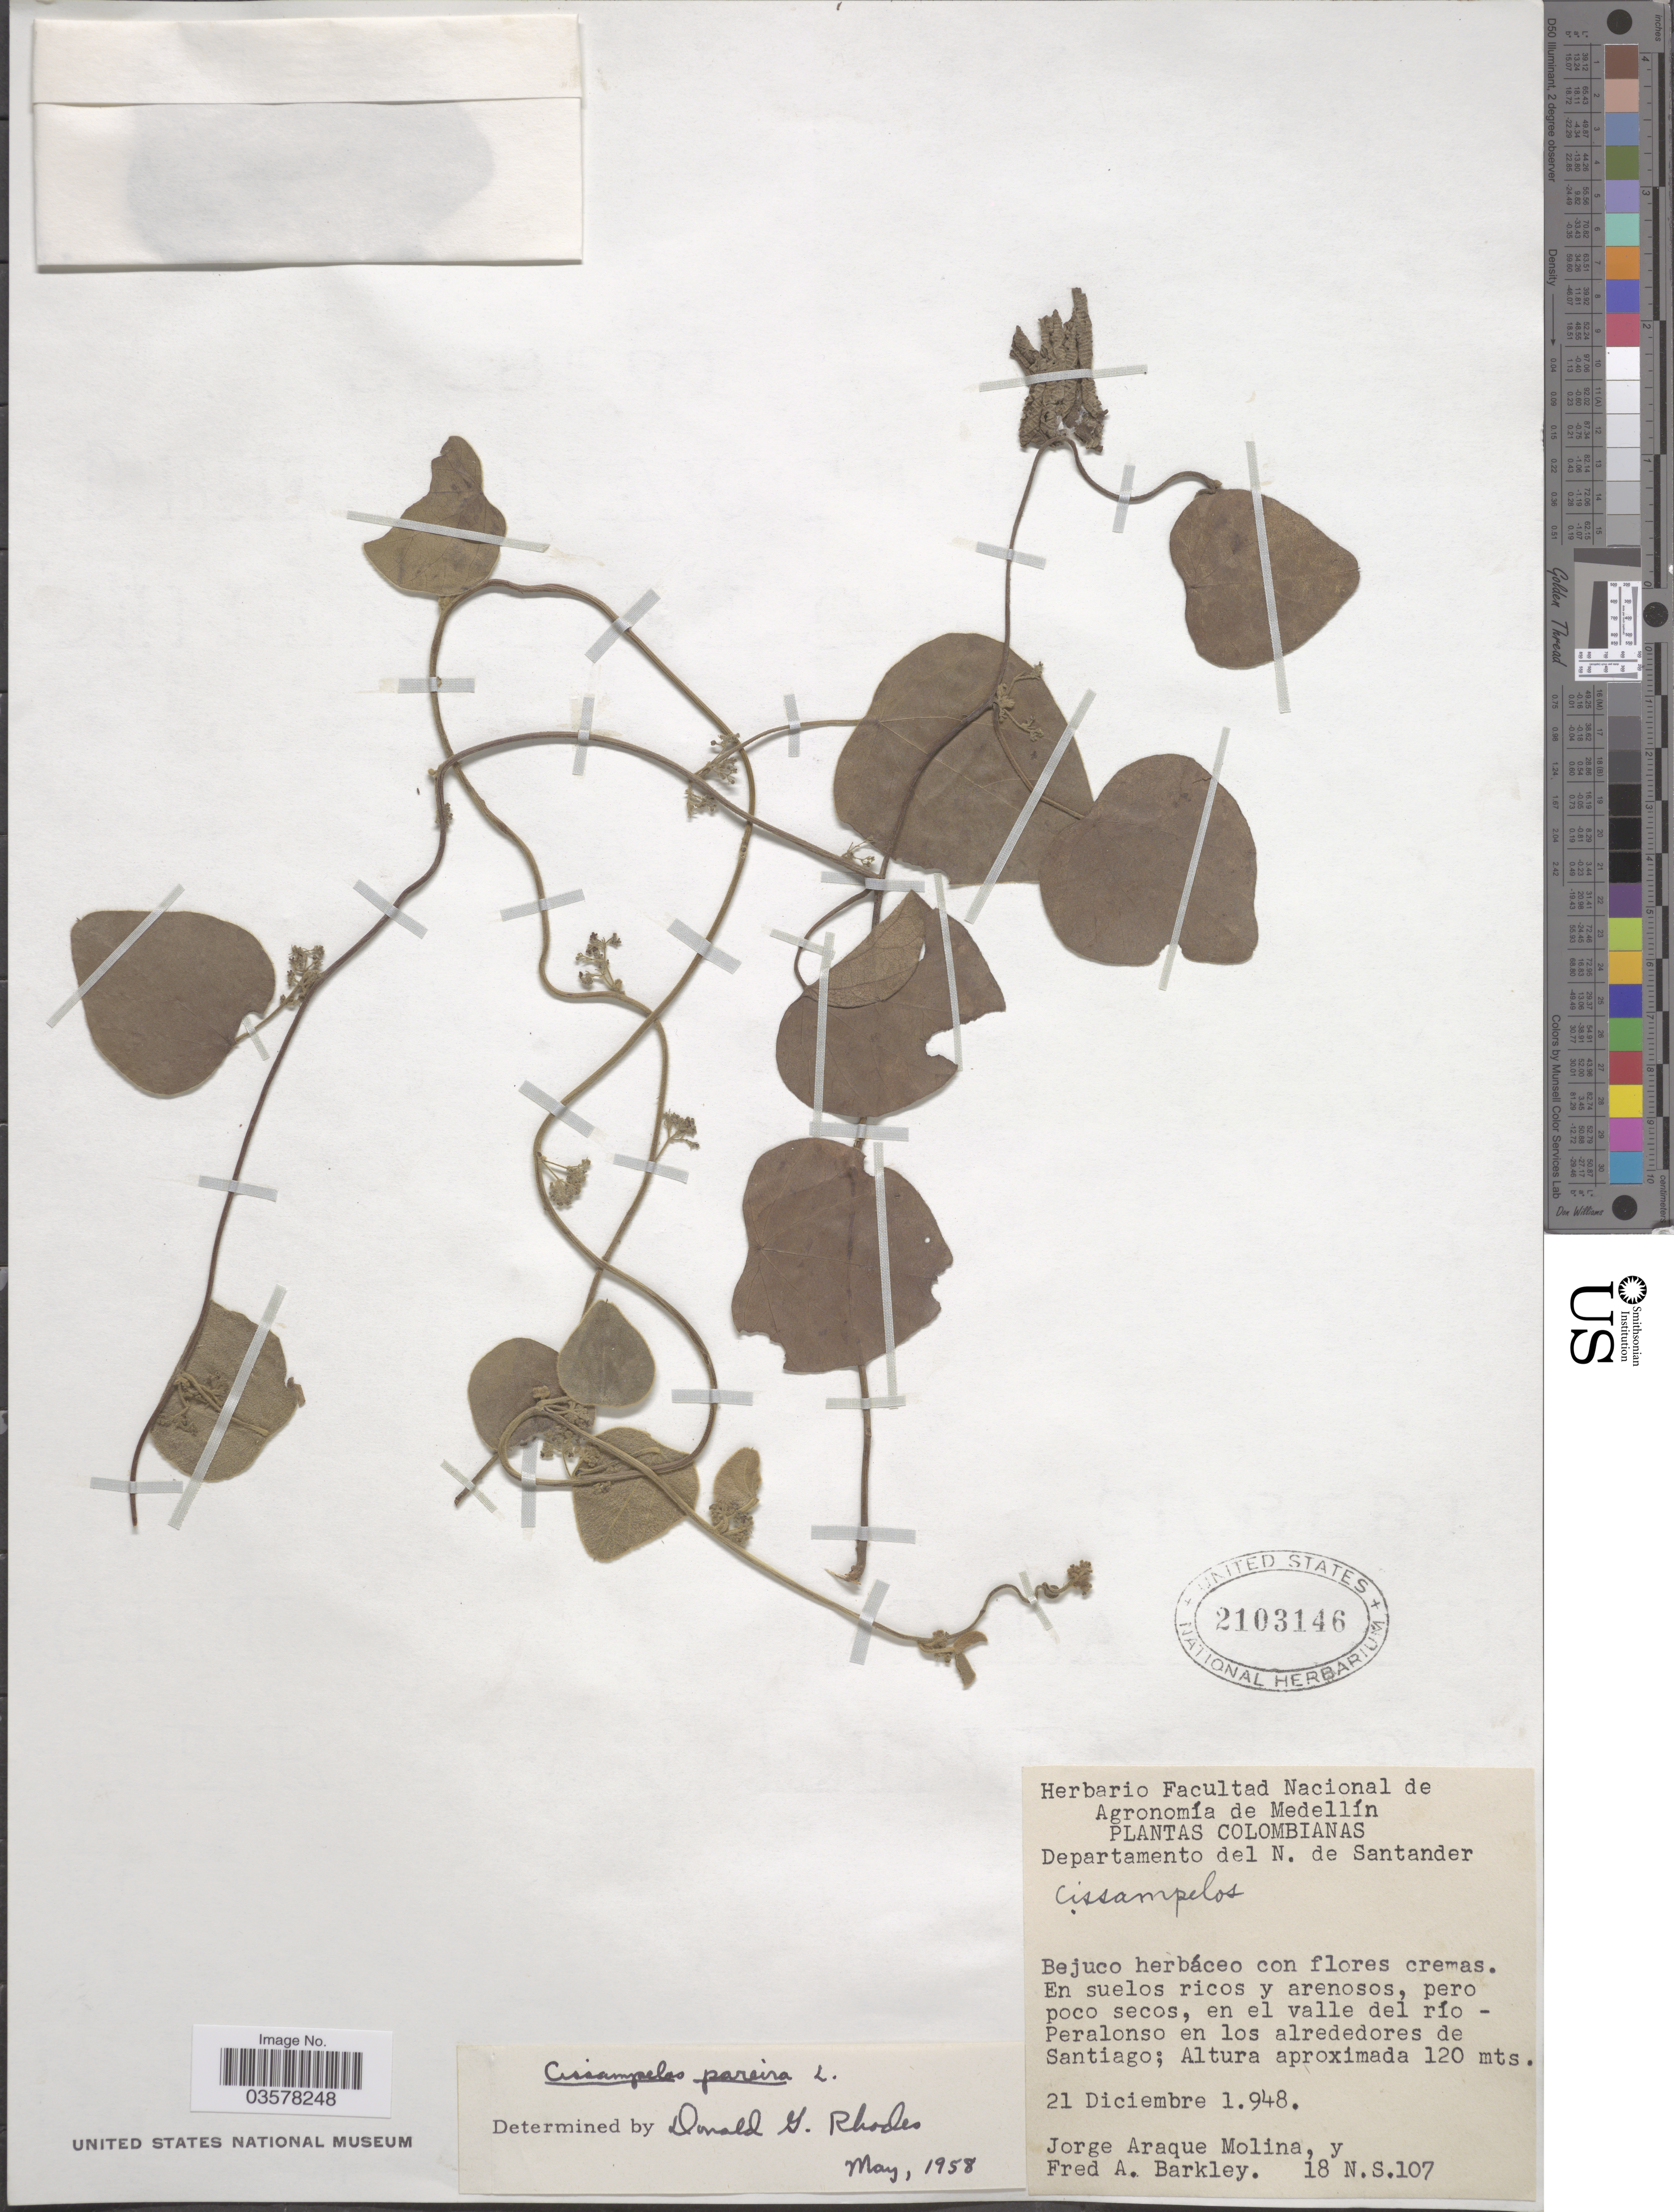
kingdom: Plantae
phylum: Tracheophyta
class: Magnoliopsida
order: Ranunculales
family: Menispermaceae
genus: Cissampelos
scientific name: Cissampelos pareira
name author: L.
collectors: J. A. Molina & F. A. Barkley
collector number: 18 N.S.107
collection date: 1948-12-21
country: Colombia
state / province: Norte de Santander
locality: Departamento del N. de Santander. En suelos ricos y arenosos, pero poco secos, en el valle del río - Peralonso en los alrededores de Santiago.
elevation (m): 120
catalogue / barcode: US 2103146